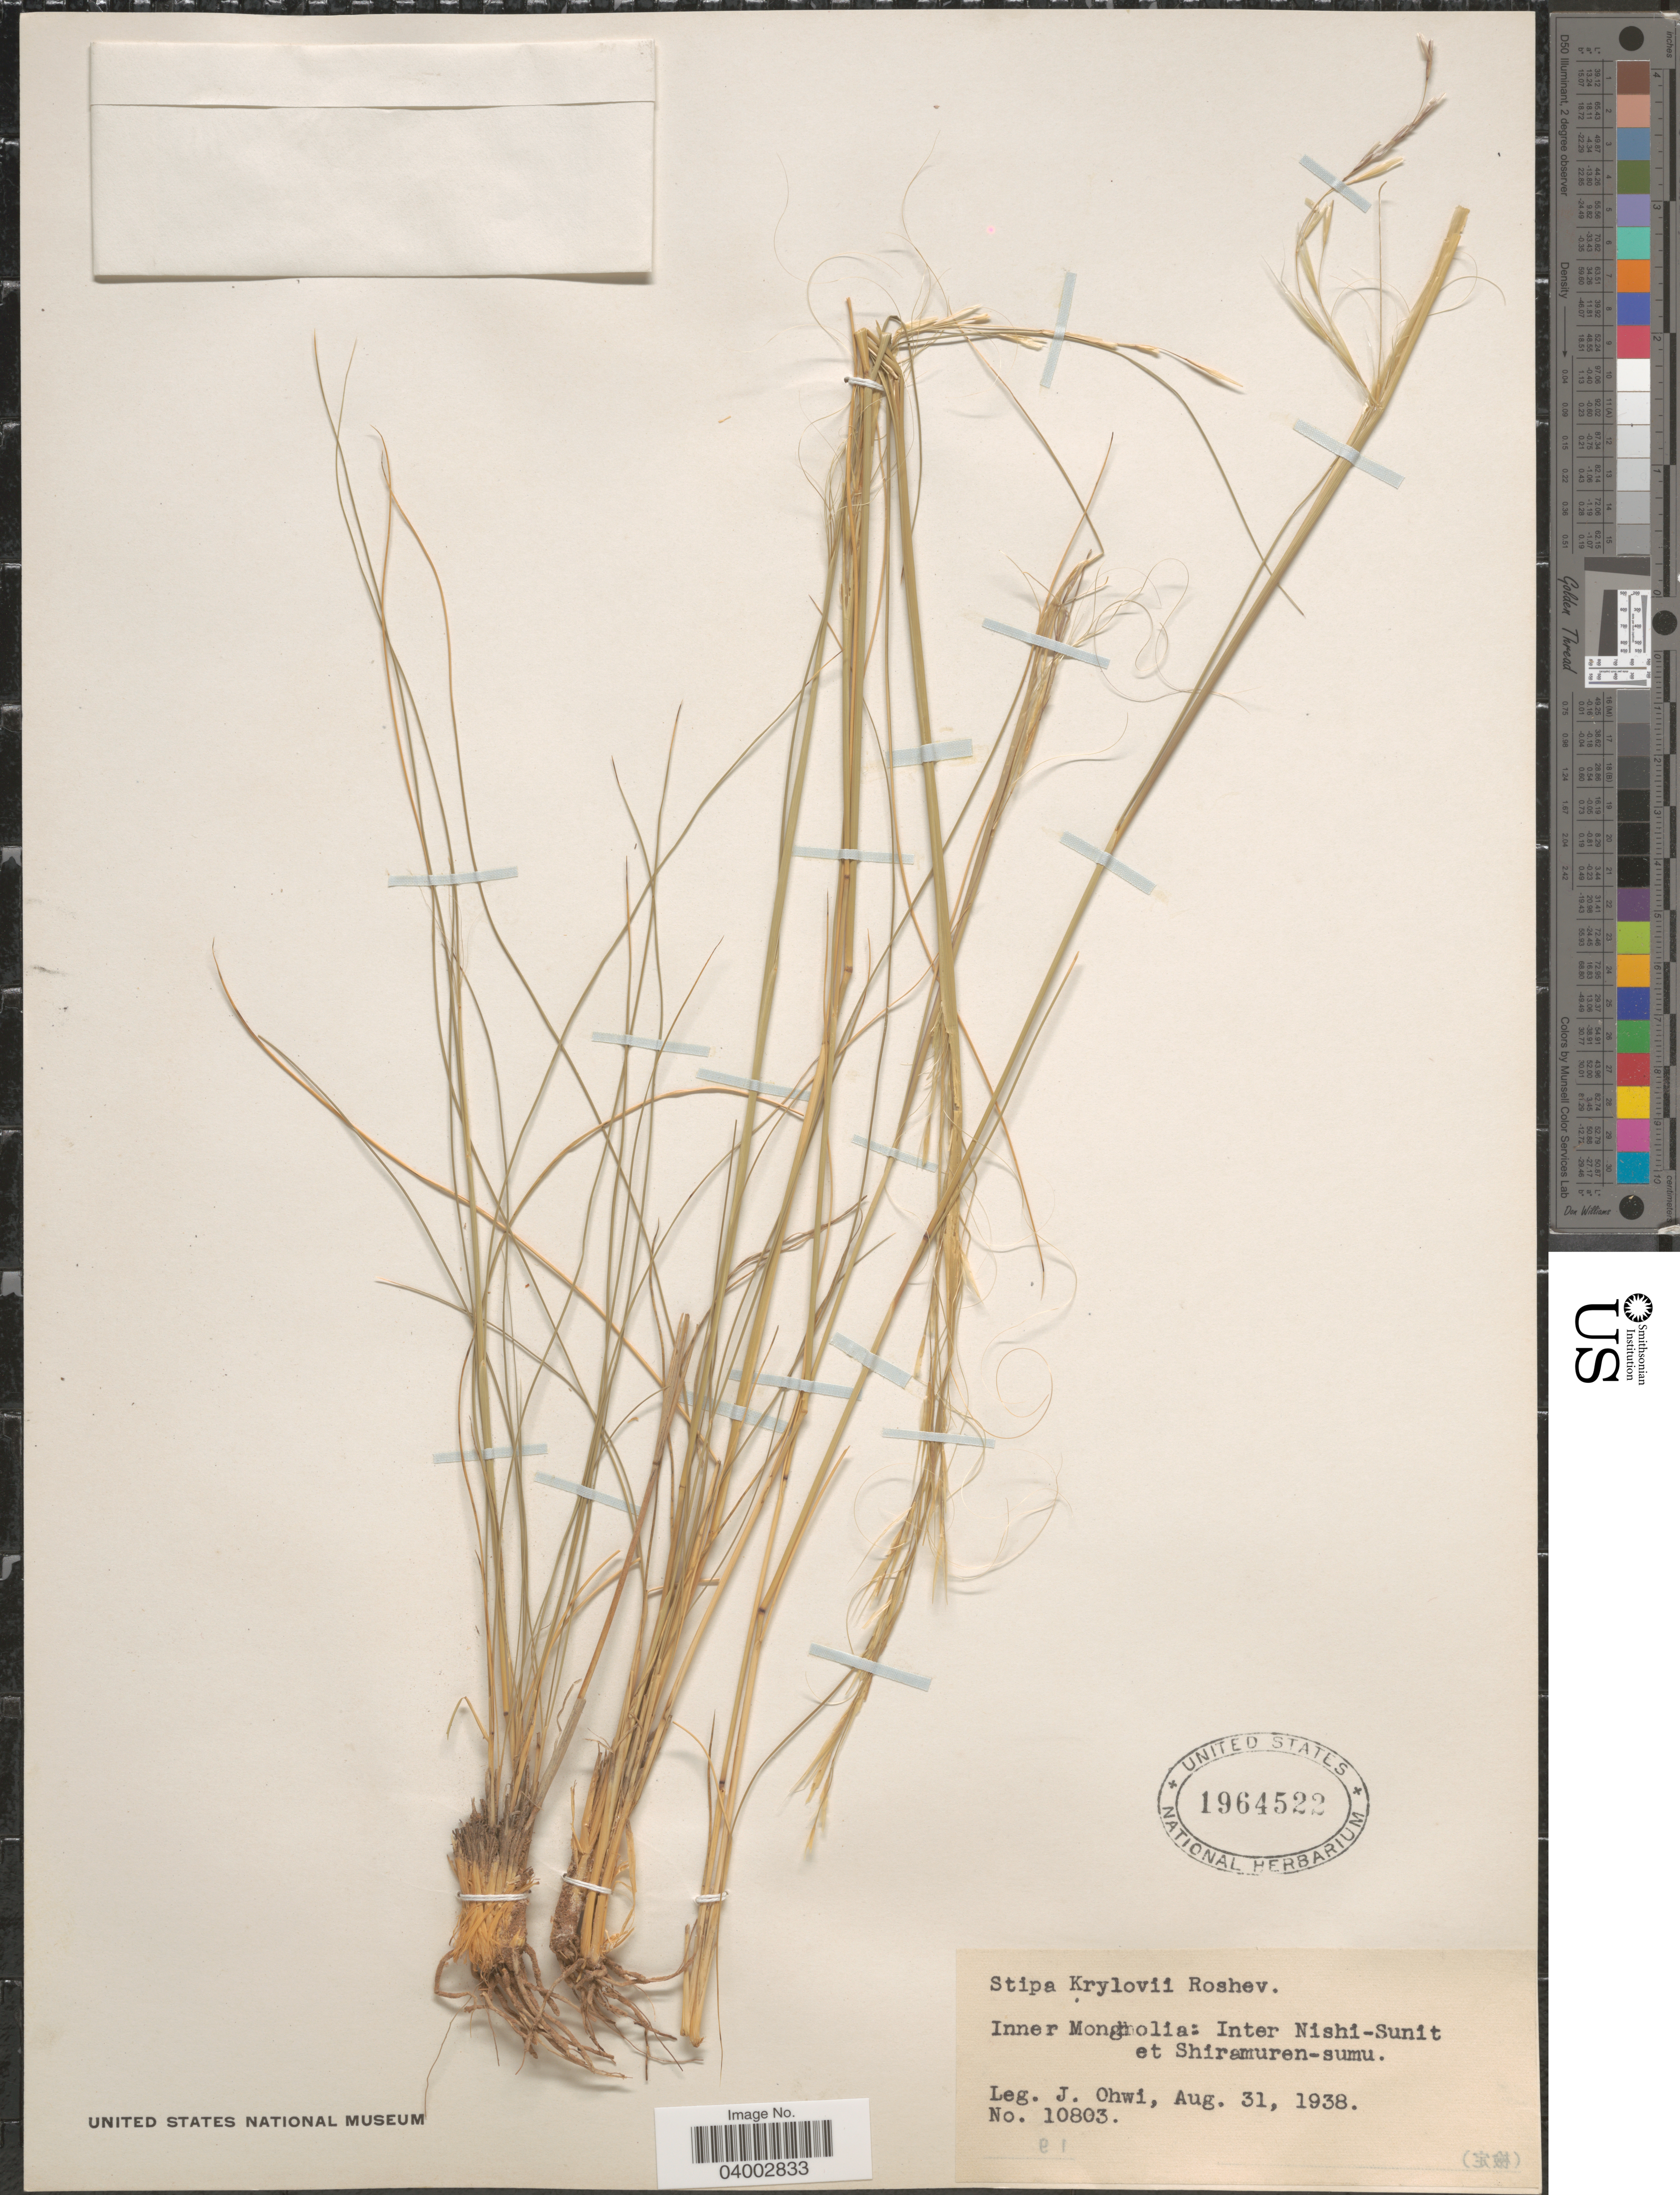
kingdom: Plantae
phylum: Tracheophyta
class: Liliopsida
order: Poales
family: Poaceae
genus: Stipa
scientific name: Stipa krylovii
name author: Roshev.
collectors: J. Ohwi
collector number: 10803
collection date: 1938-08-31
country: China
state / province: Nei Monggol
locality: Inner Mongolia: Inter Nishi-Sunit et Shiramuren-sumu.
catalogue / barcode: US 1964522